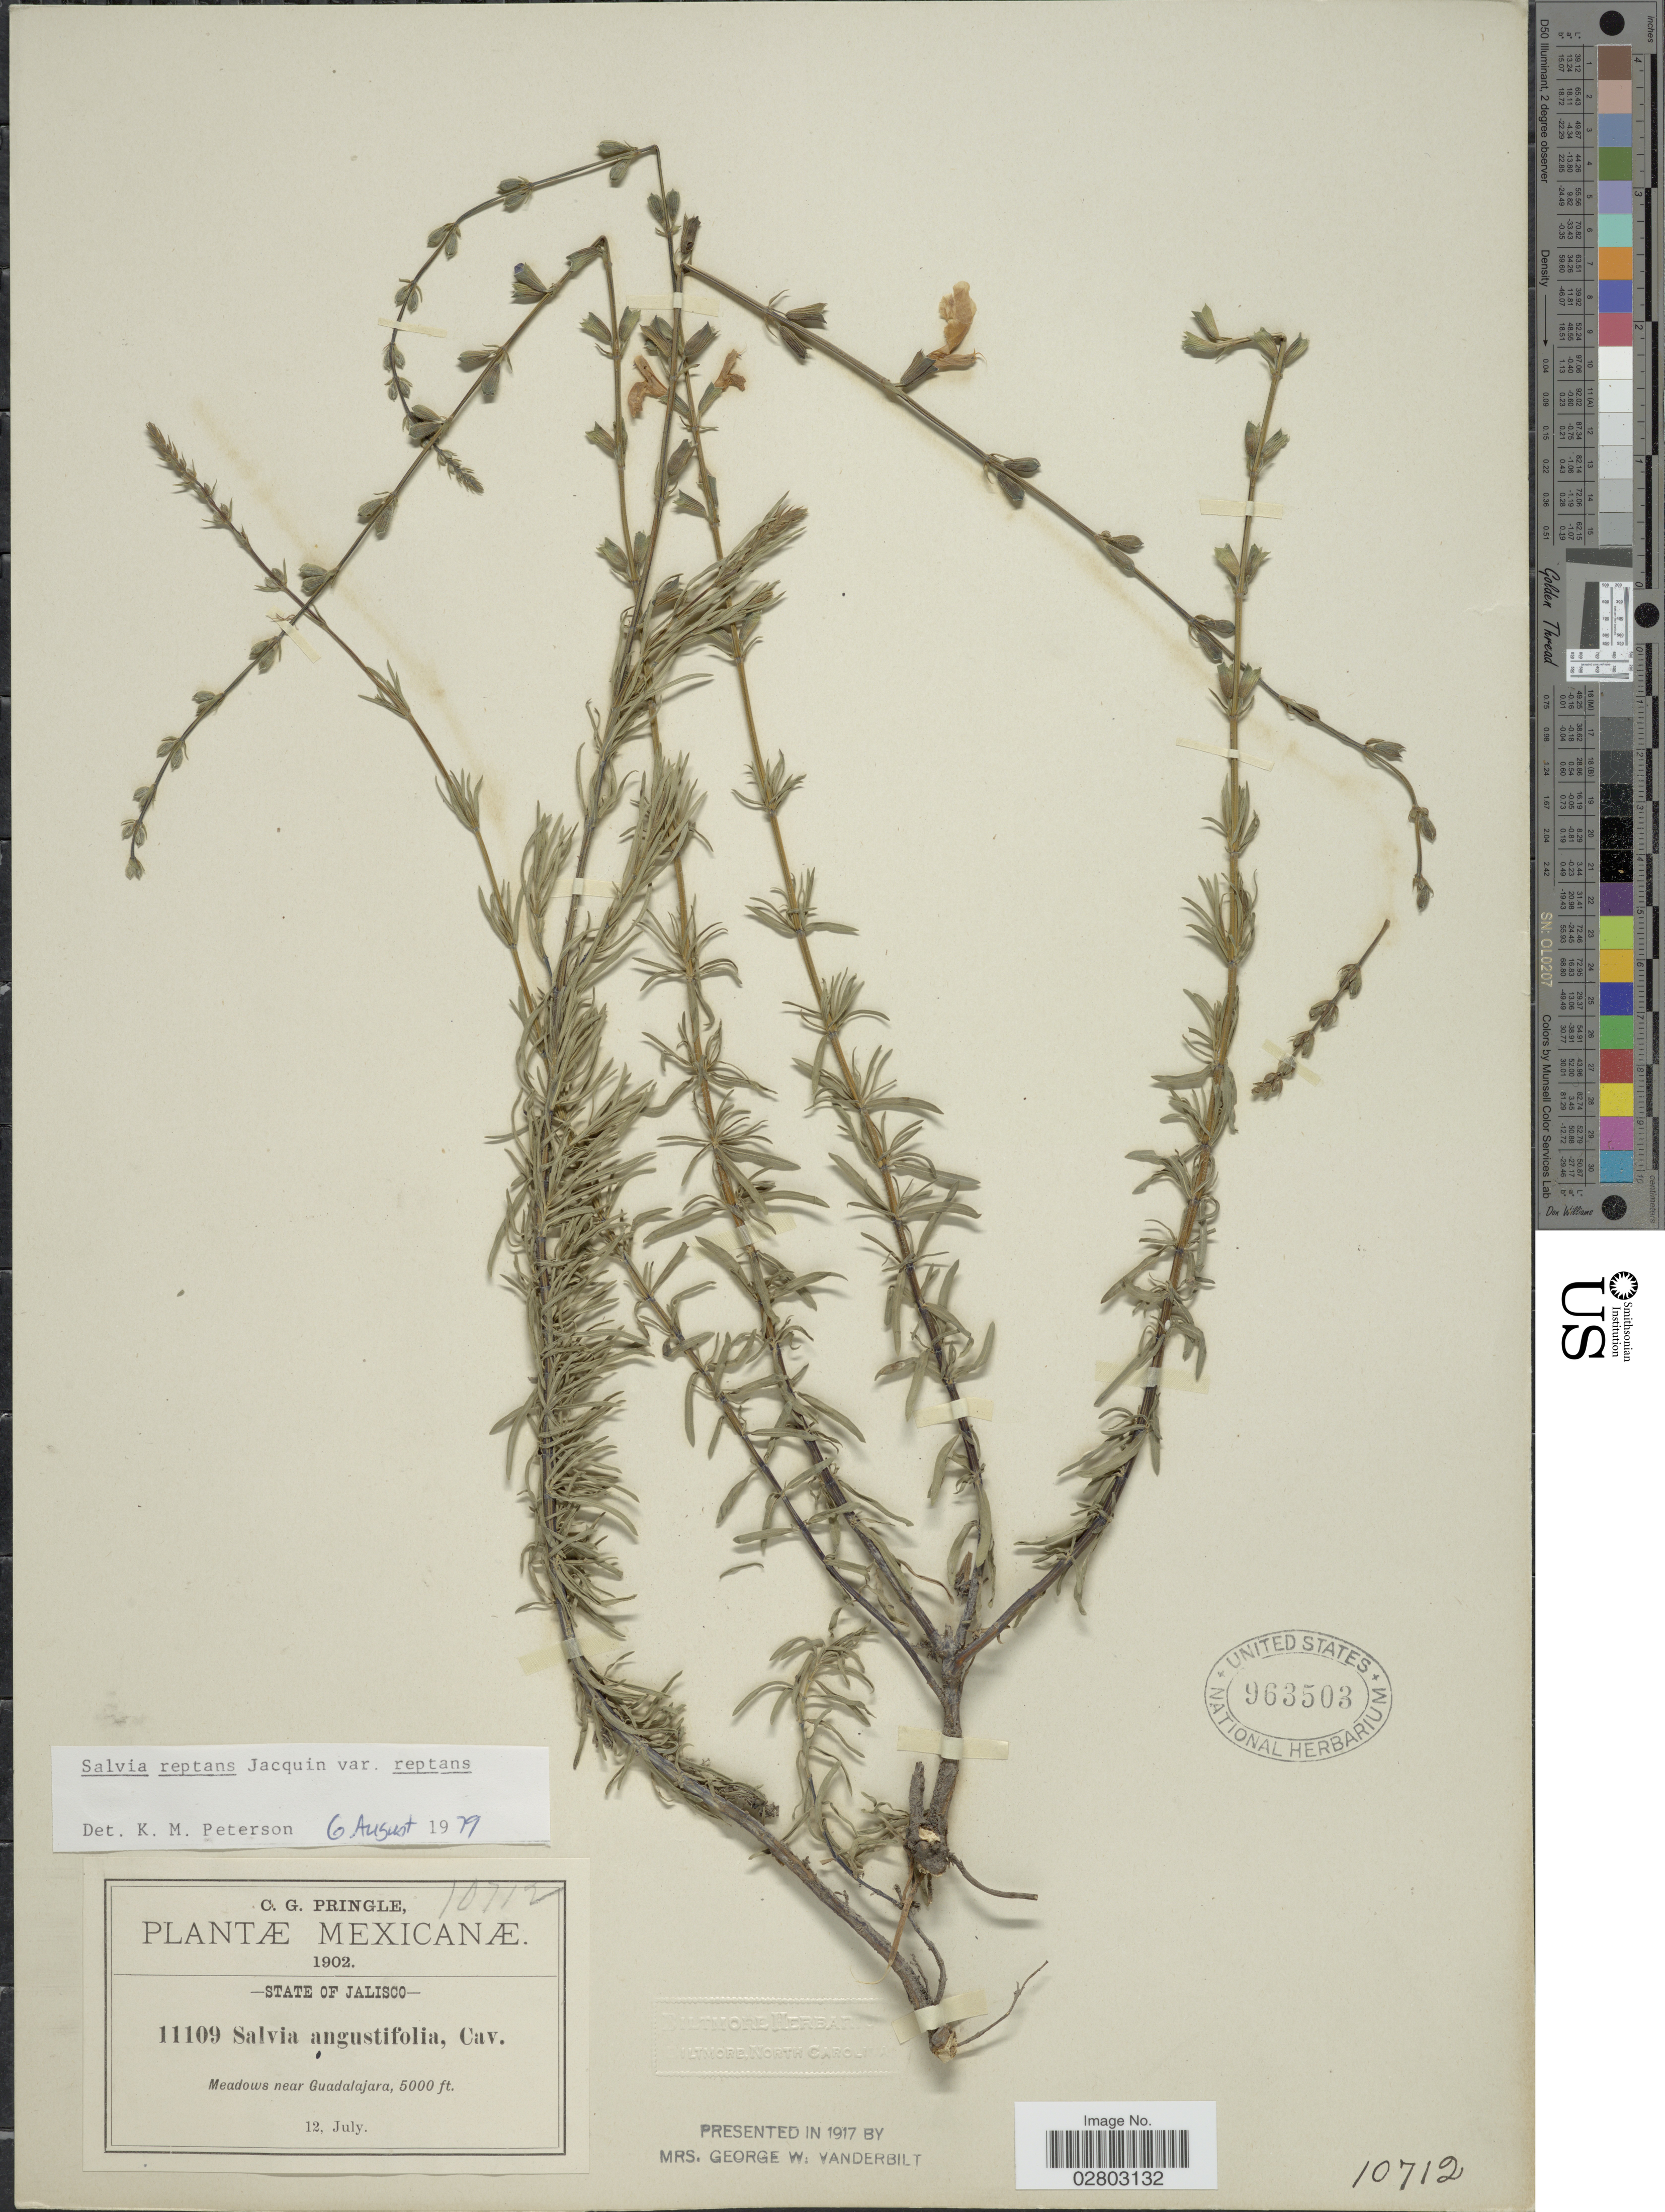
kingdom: Plantae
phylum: Tracheophyta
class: Magnoliopsida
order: Lamiales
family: Lamiaceae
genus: Salvia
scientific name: Salvia reptans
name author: Jacq.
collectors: C. G. Pringle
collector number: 11109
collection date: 1902-07-12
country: Mexico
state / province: Jalisco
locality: Meadows near Guadalajara.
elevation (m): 1524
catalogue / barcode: US 963503